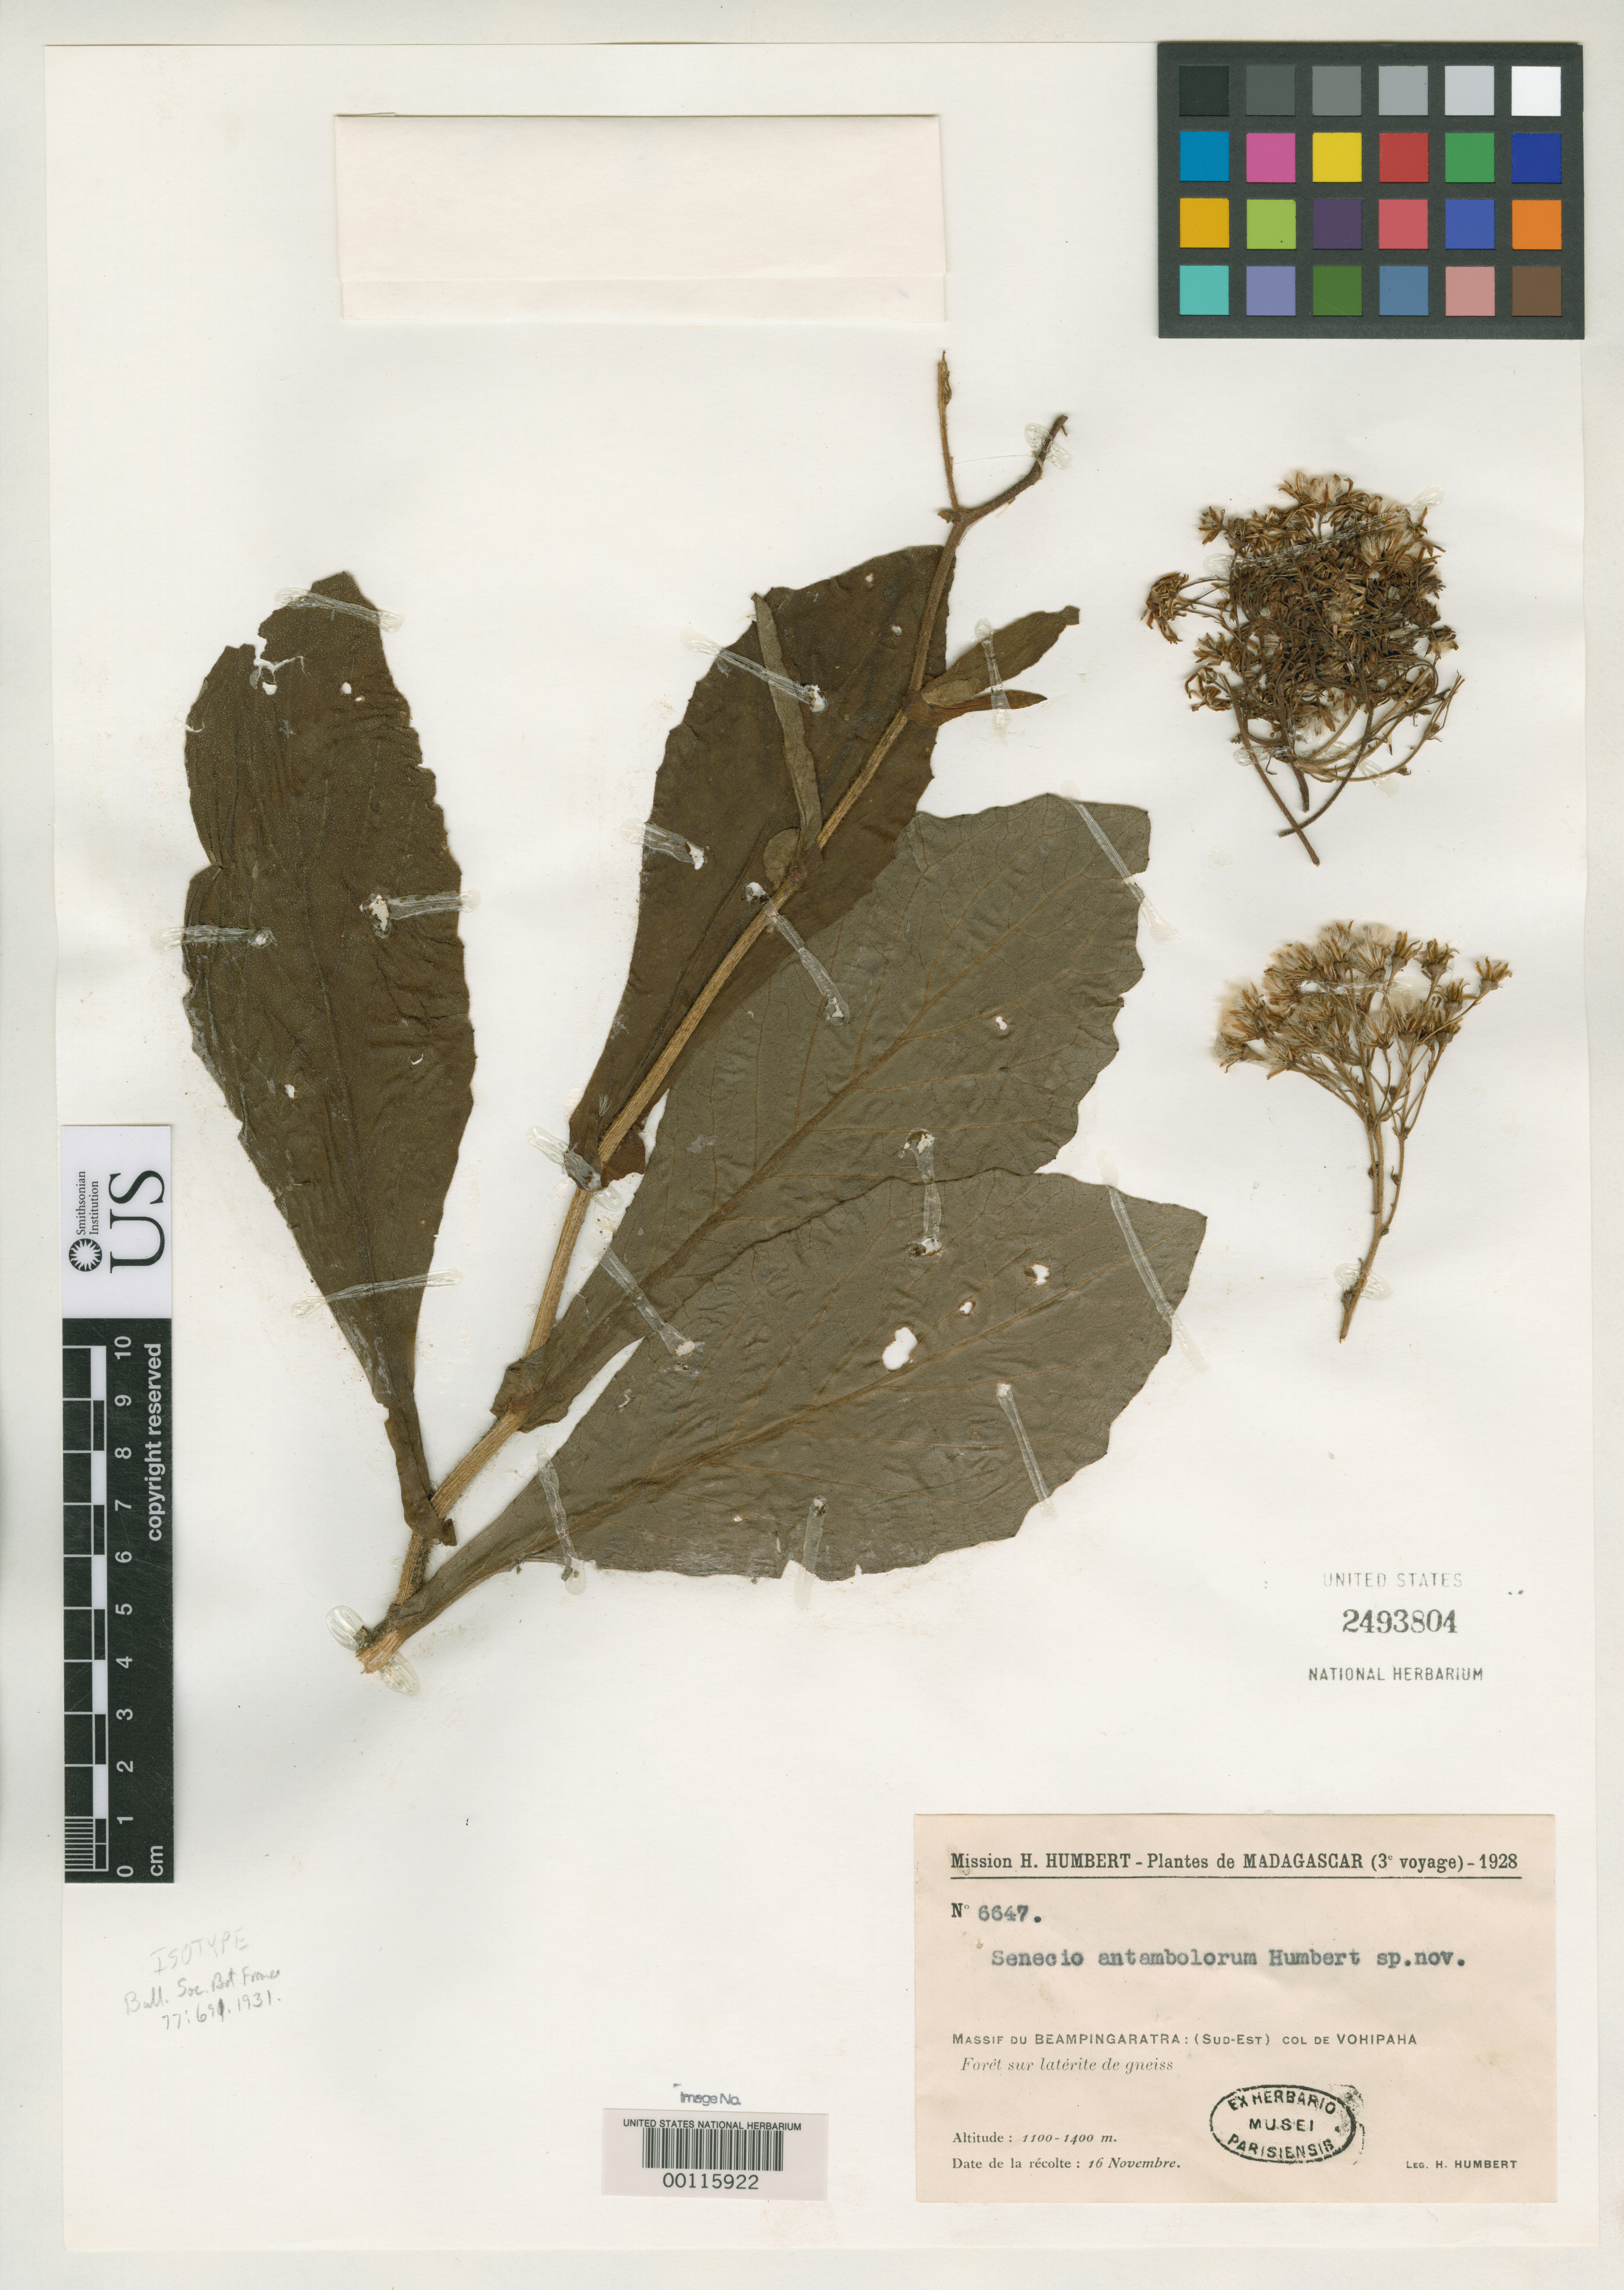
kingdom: Plantae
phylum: Tracheophyta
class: Magnoliopsida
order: Asterales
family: Asteraceae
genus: Senecio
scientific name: Senecio antambolorum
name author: Humbert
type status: Isotype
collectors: H. Humbert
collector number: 6647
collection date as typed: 16 Nov 1928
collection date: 1928-11-16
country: Madagascar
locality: Vohipaha, Beampingaratra Mts.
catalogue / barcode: US 2493804